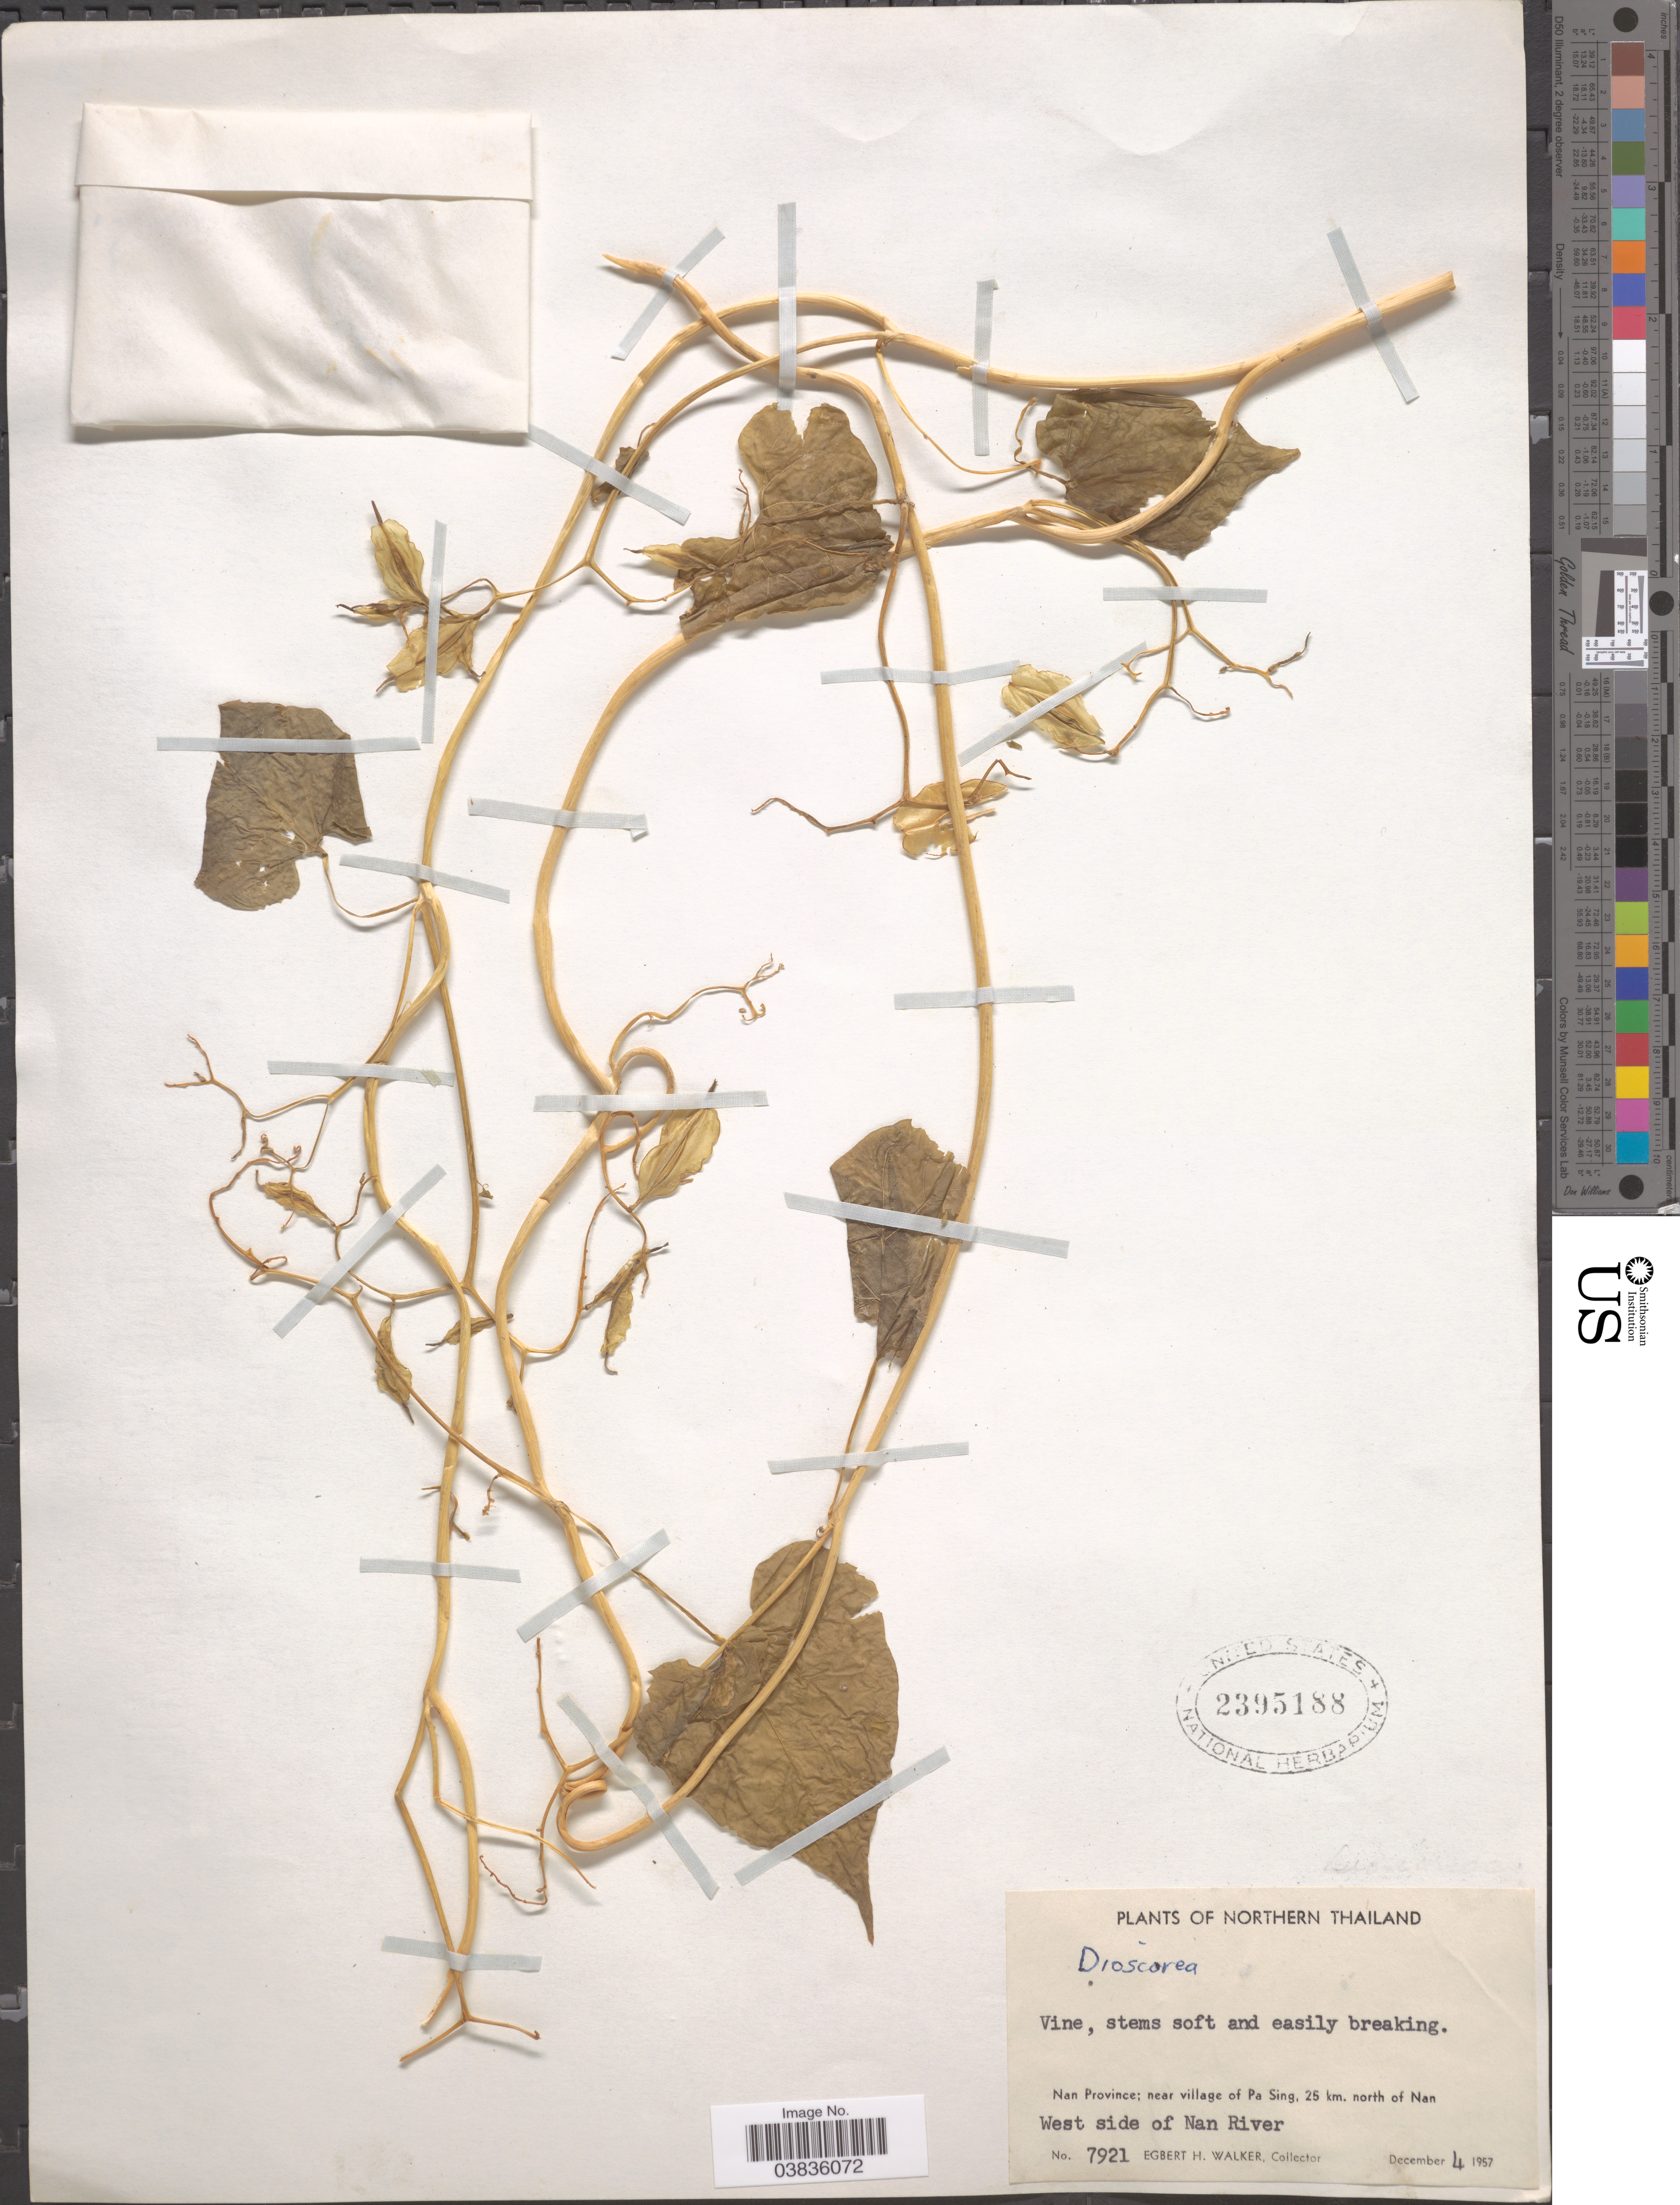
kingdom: Plantae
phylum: Tracheophyta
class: Liliopsida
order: Dioscoreales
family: Dioscoreaceae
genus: Dioscorea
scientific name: Dioscorea sp.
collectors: E. H. Walker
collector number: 7921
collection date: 1957-12-04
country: Thailand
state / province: Nan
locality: Northern Thailand. Near village of Pa Sing, 25 km. north of Nan. West side of Nan River.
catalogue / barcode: US 2395188